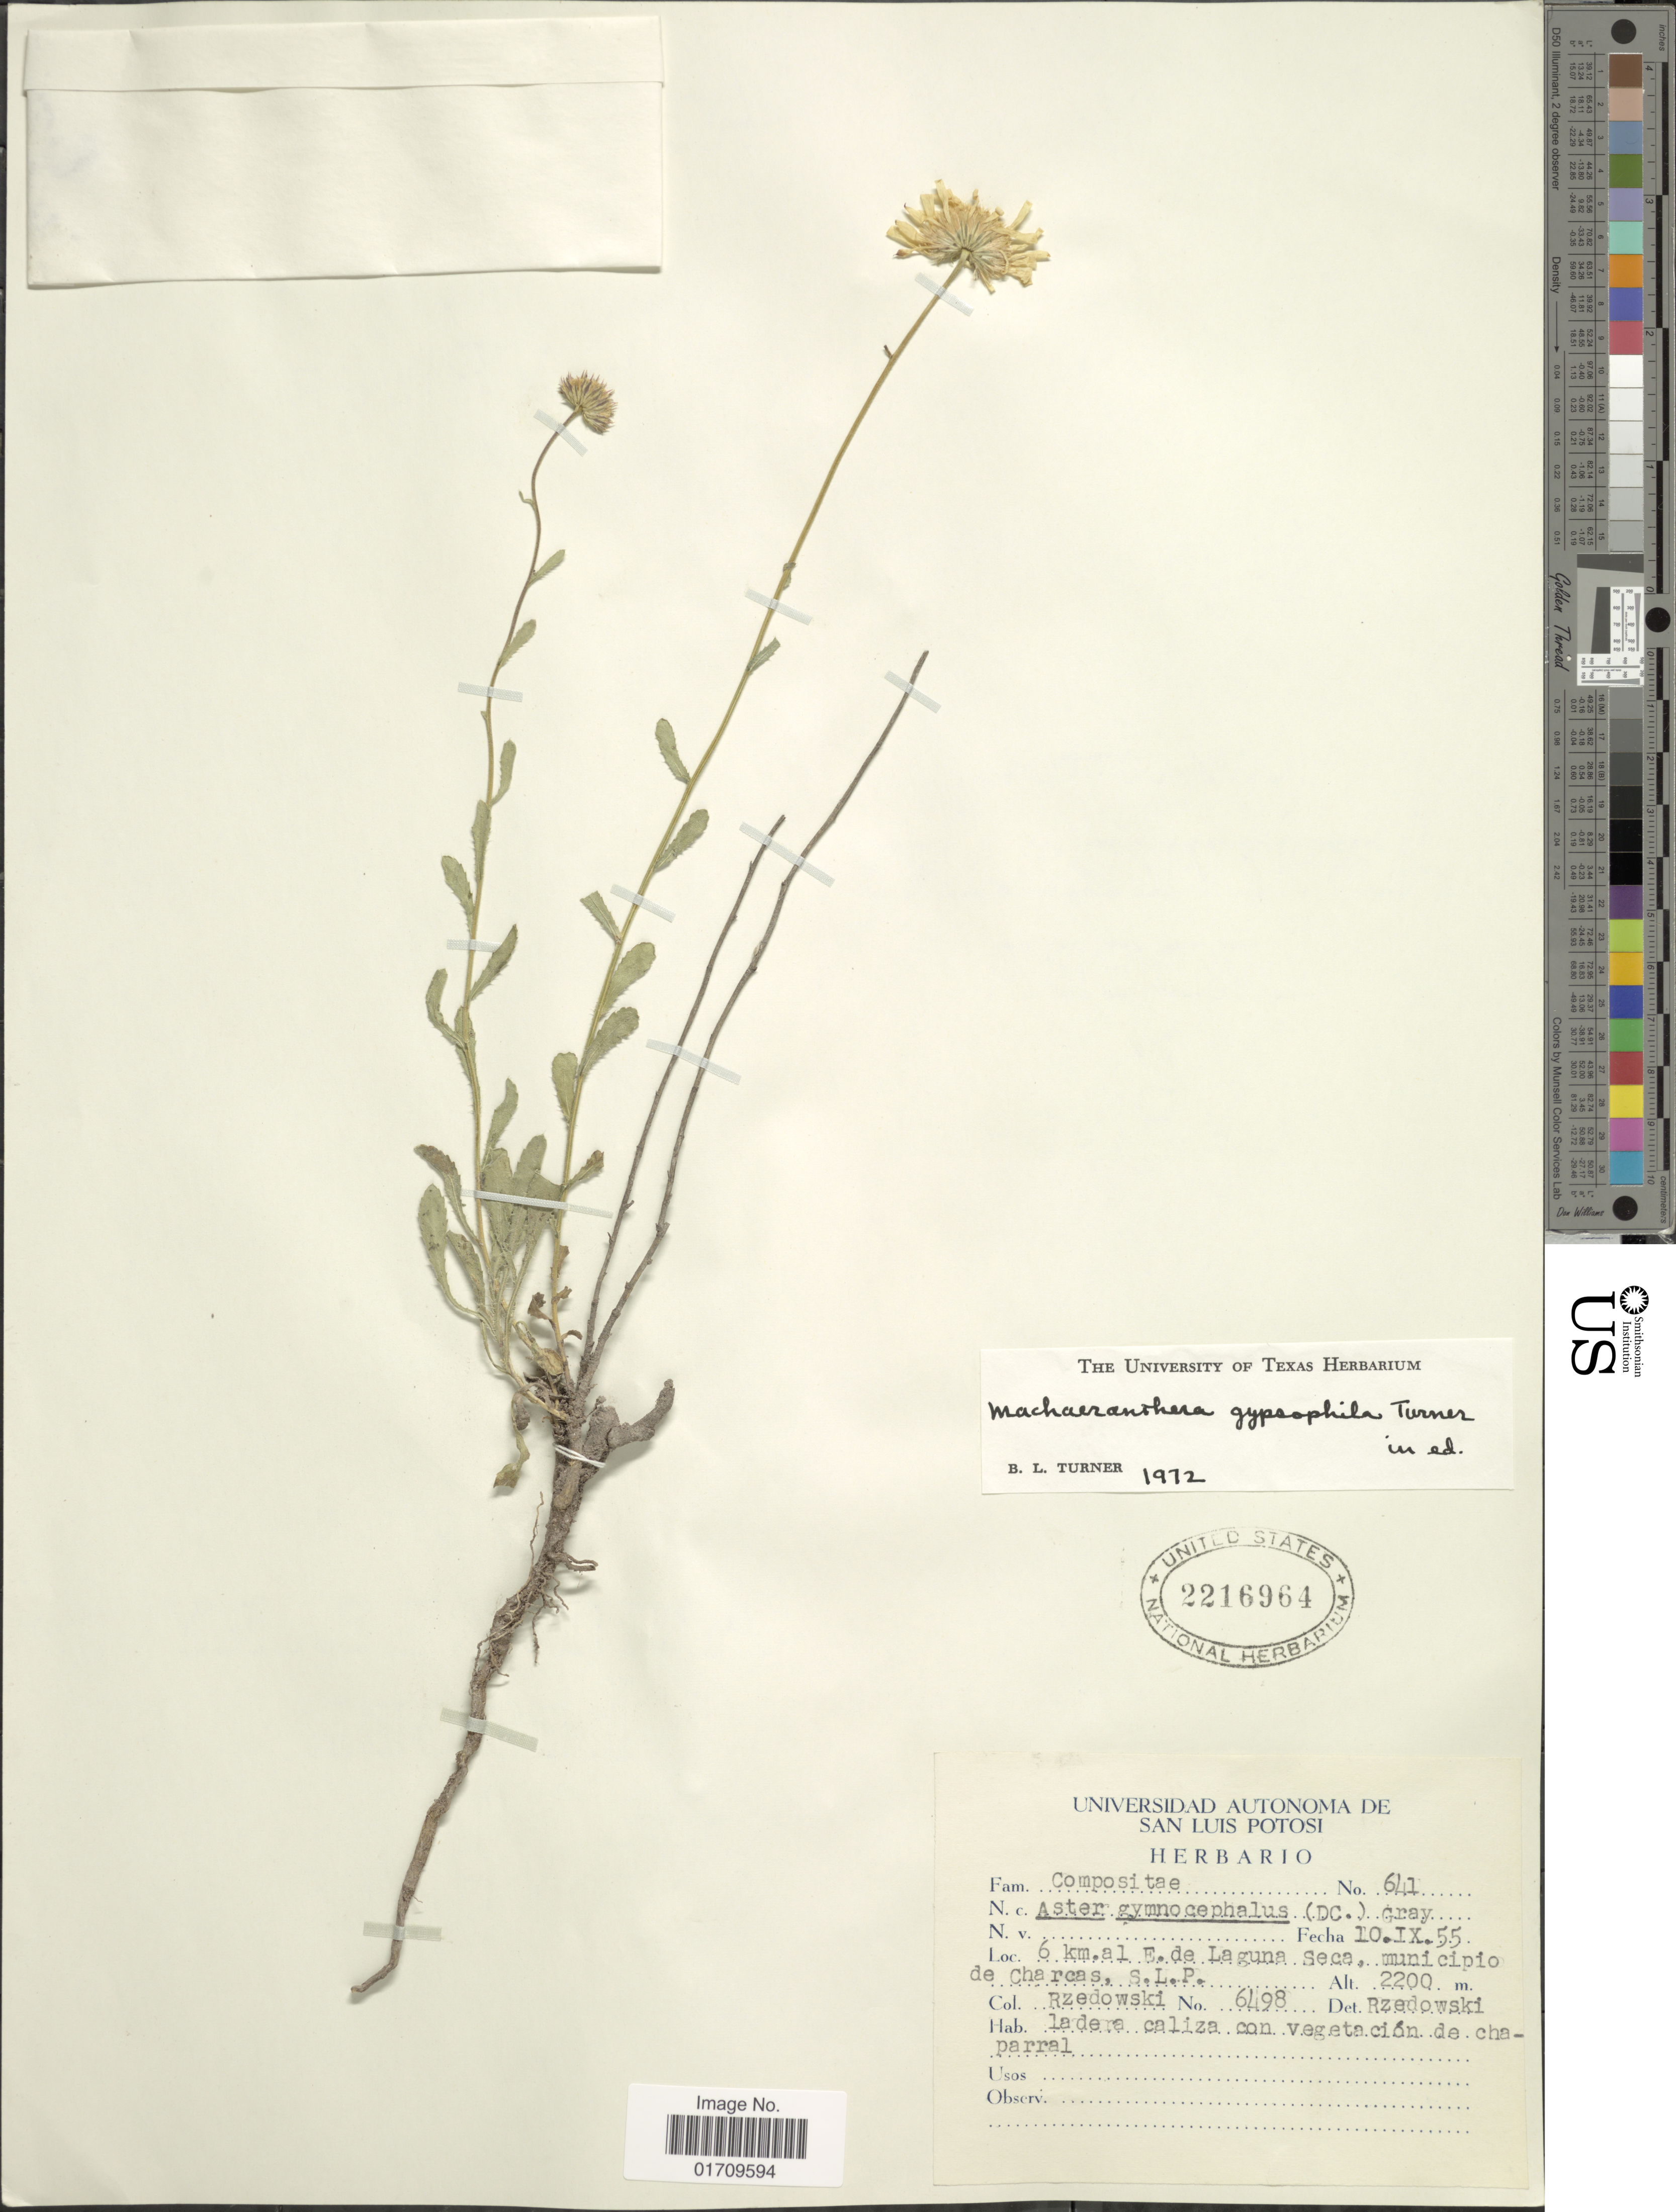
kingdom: Plantae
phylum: Tracheophyta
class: Magnoliopsida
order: Asterales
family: Asteraceae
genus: Machaeranthera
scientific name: Machaeranthera gypsophila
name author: B.L. Turner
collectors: Rzedowski, --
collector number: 6498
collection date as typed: Transcribed d/m/y: 10/9/55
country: Mexico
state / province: San Luis Potosí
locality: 6 km al E de Laguna Seca, municipio de Charcas, S. L. P.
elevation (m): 2200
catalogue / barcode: US 2216964